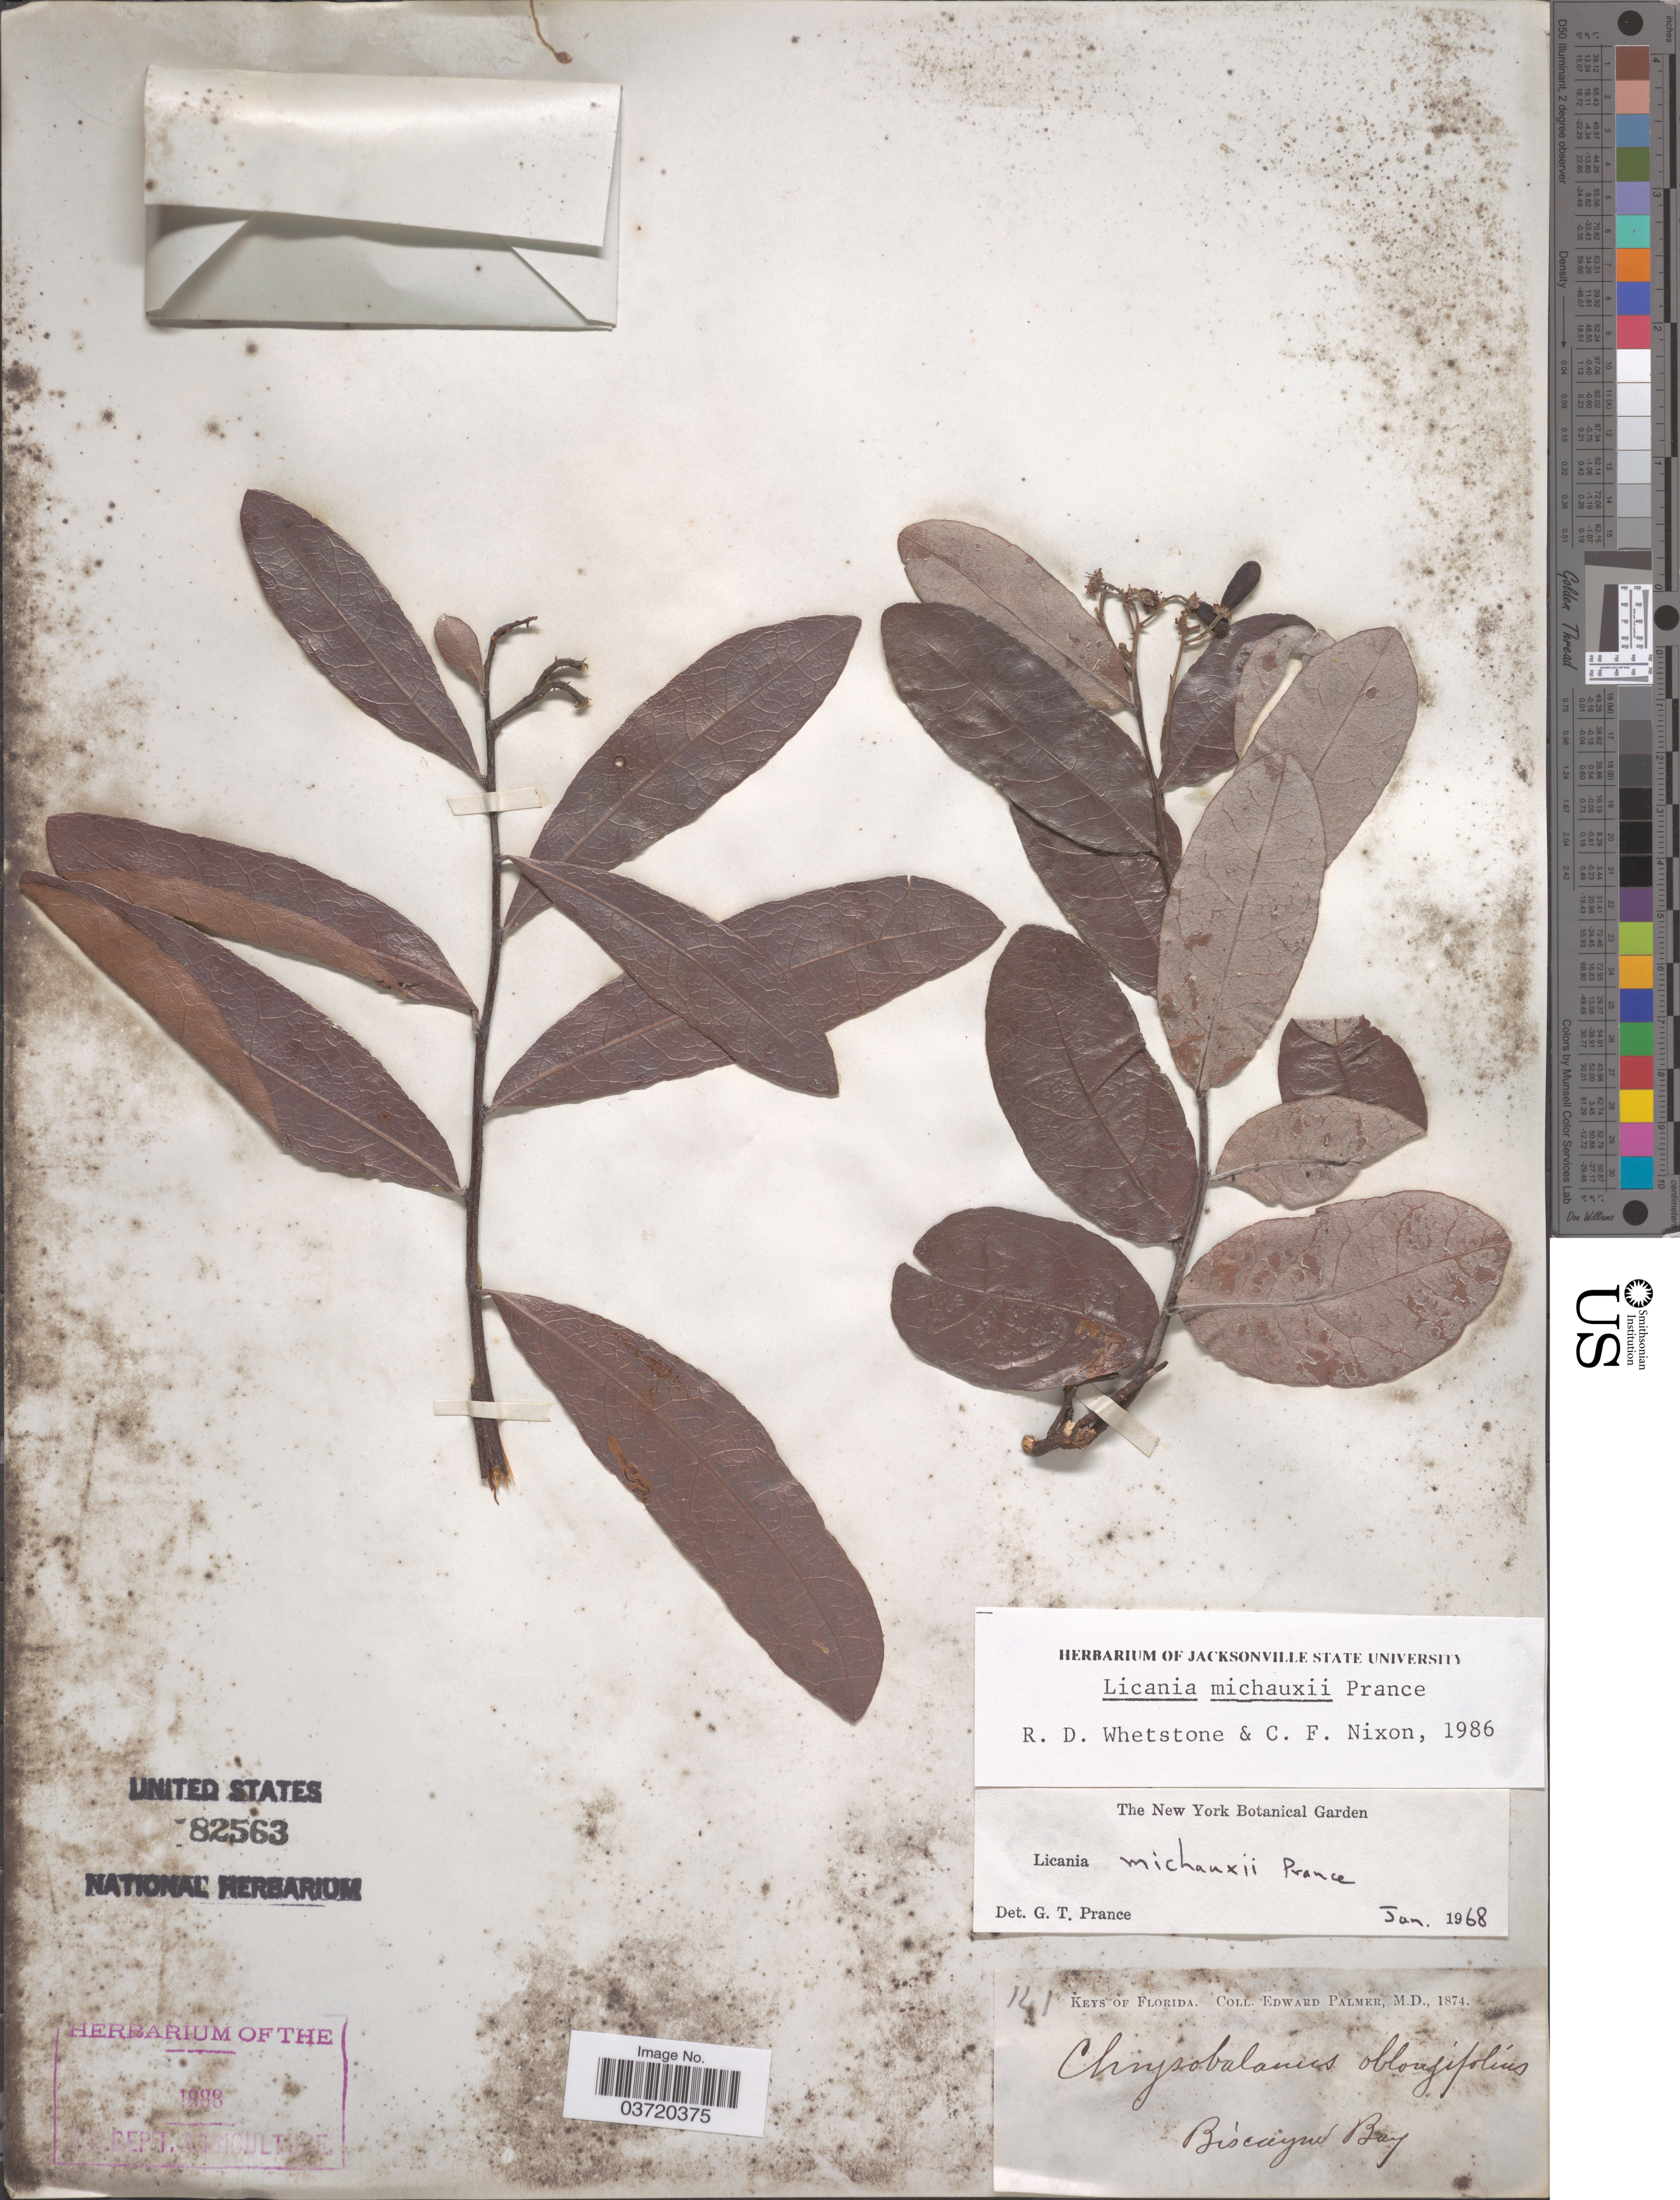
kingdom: Plantae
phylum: Tracheophyta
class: Magnoliopsida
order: Malpighiales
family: Chrysobalanaceae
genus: Geobalanus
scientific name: Geobalanus oblongifolius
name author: (Michx.) Small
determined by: Strong, M. T., (US), Smithsonian Institution - National Museum of Natural History (UNITED STATES)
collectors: E. Palmer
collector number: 141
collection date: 1874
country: United States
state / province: Florida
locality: Keys of Florida. Biscayne Bay.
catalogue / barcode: US 82563